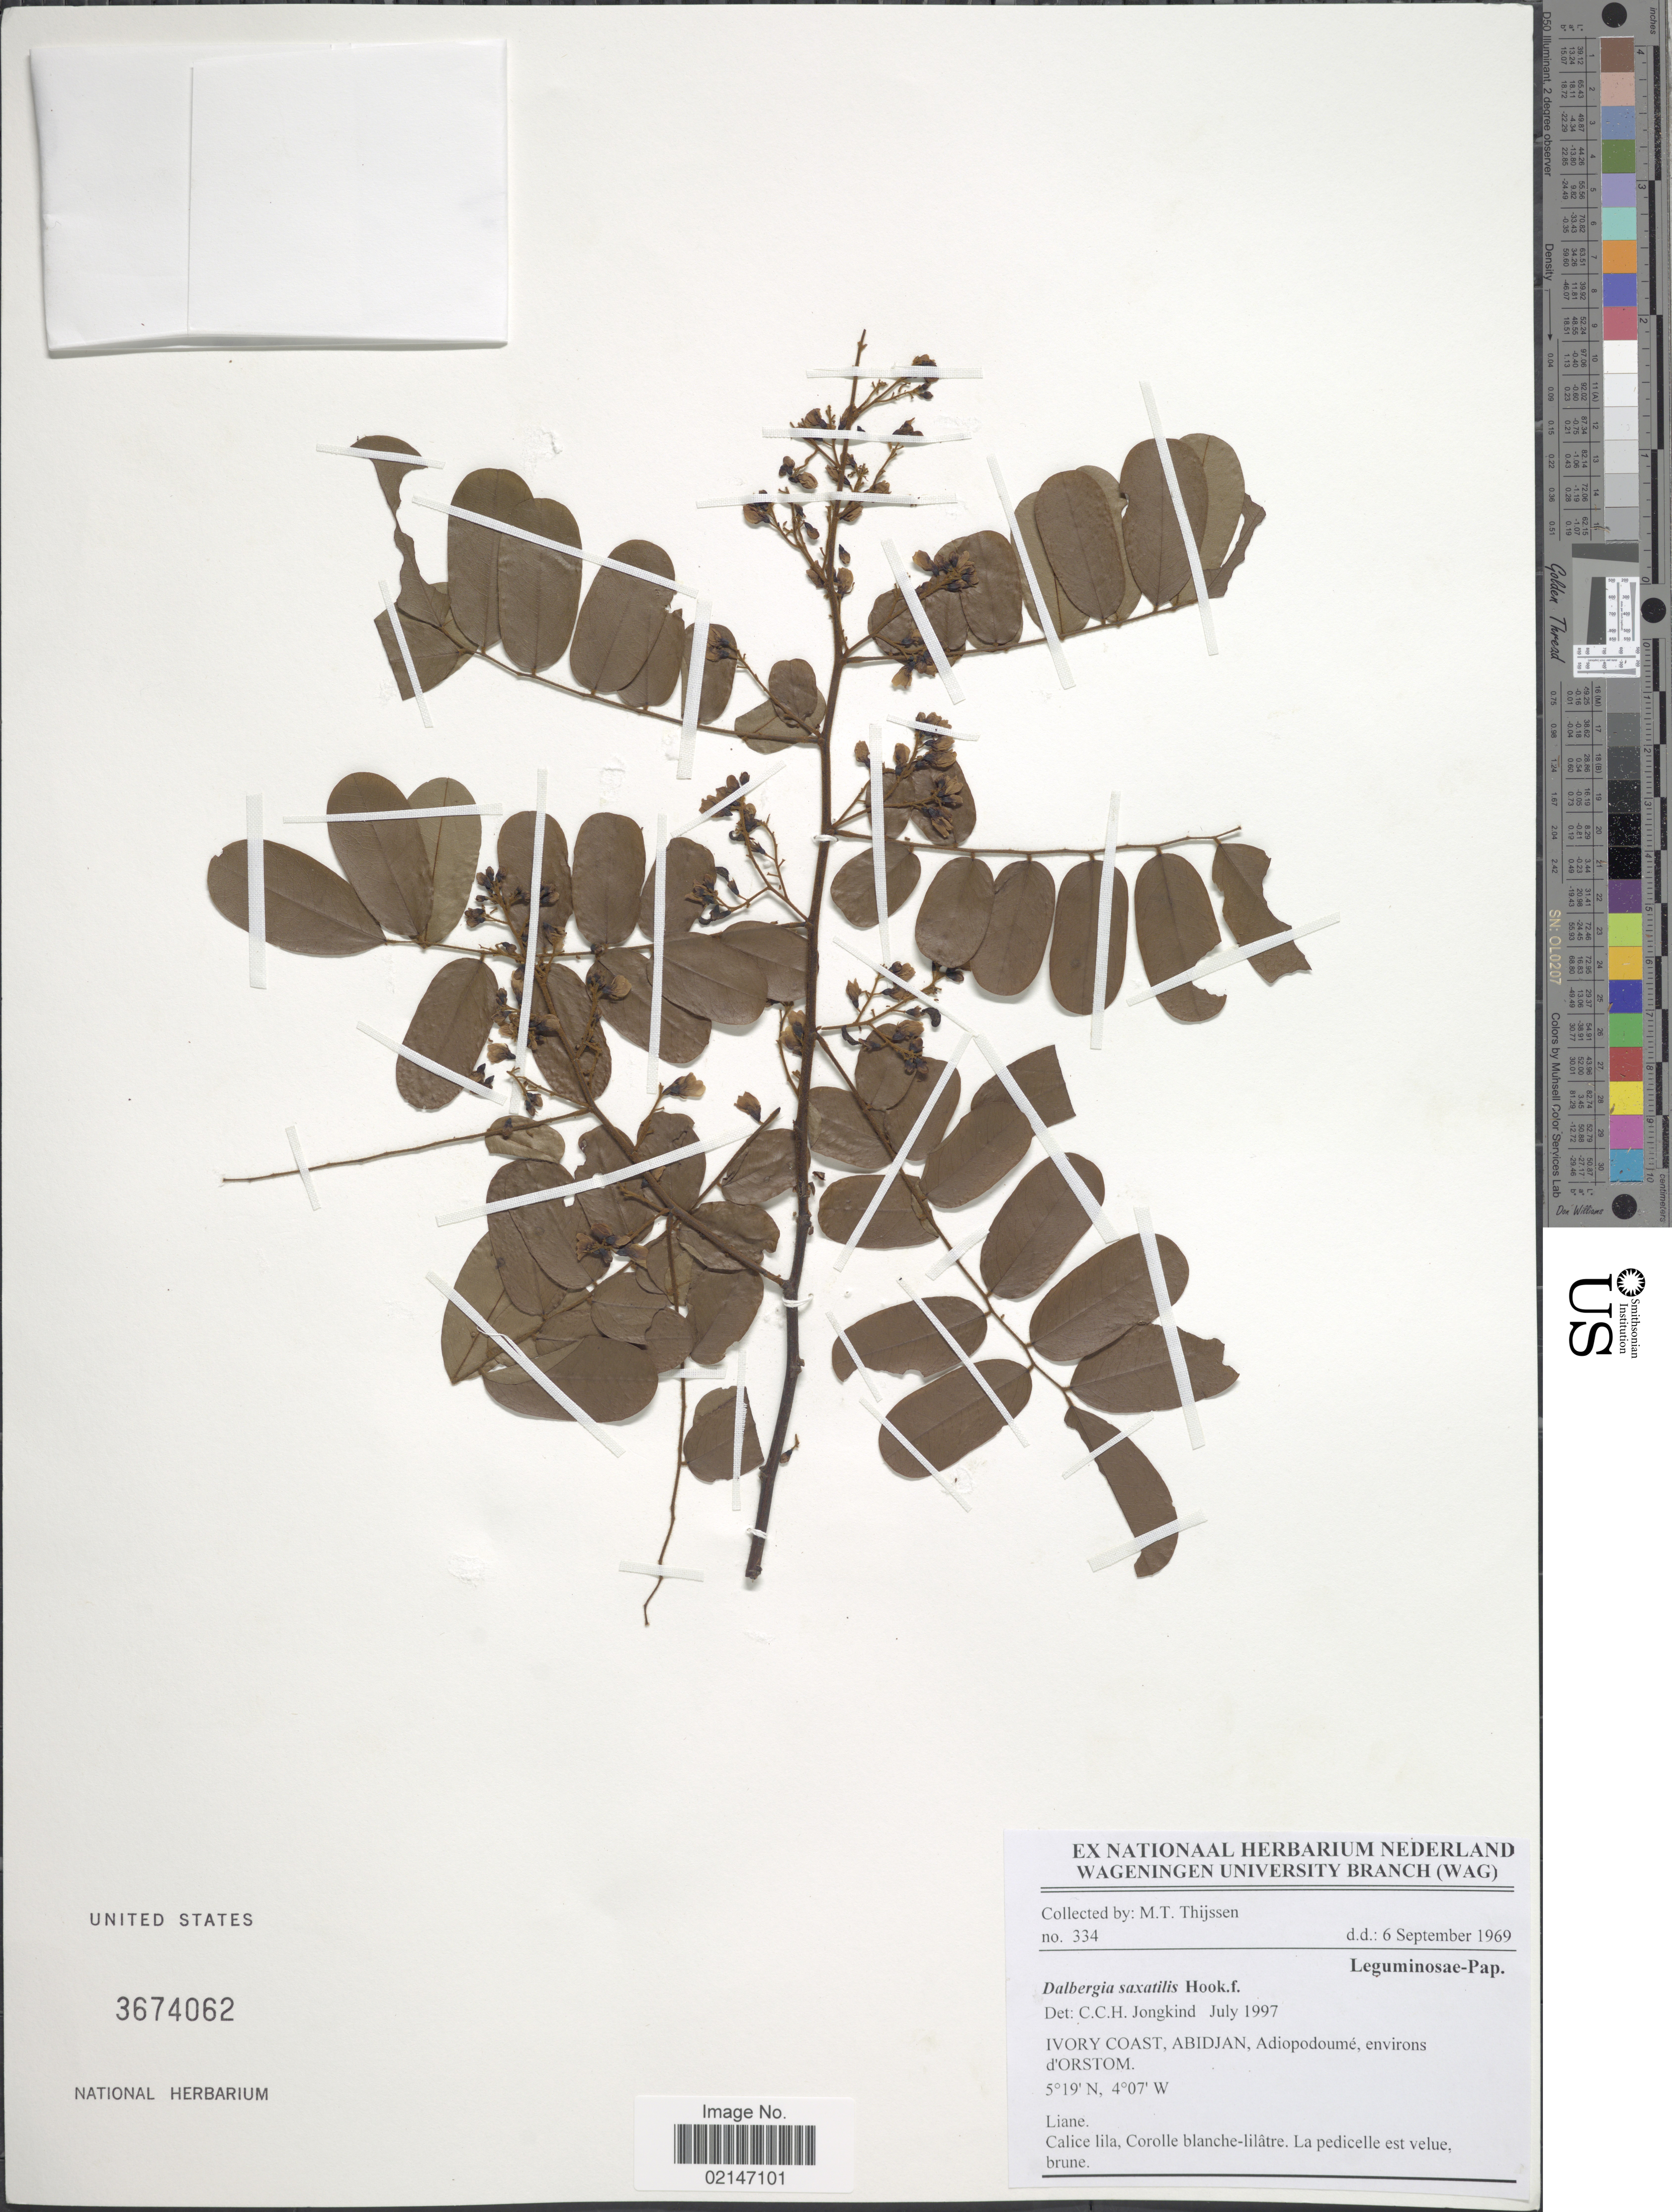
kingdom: Plantae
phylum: Tracheophyta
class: Magnoliopsida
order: Fabales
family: Fabaceae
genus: Dalbergia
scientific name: Dalbergia saxatilis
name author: Hook. f.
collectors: M. Thijssen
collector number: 334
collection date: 1969-09-06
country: Ivory Coast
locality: Abidjan, Adiopodoume, environs d'Orstom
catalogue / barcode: US 3674062